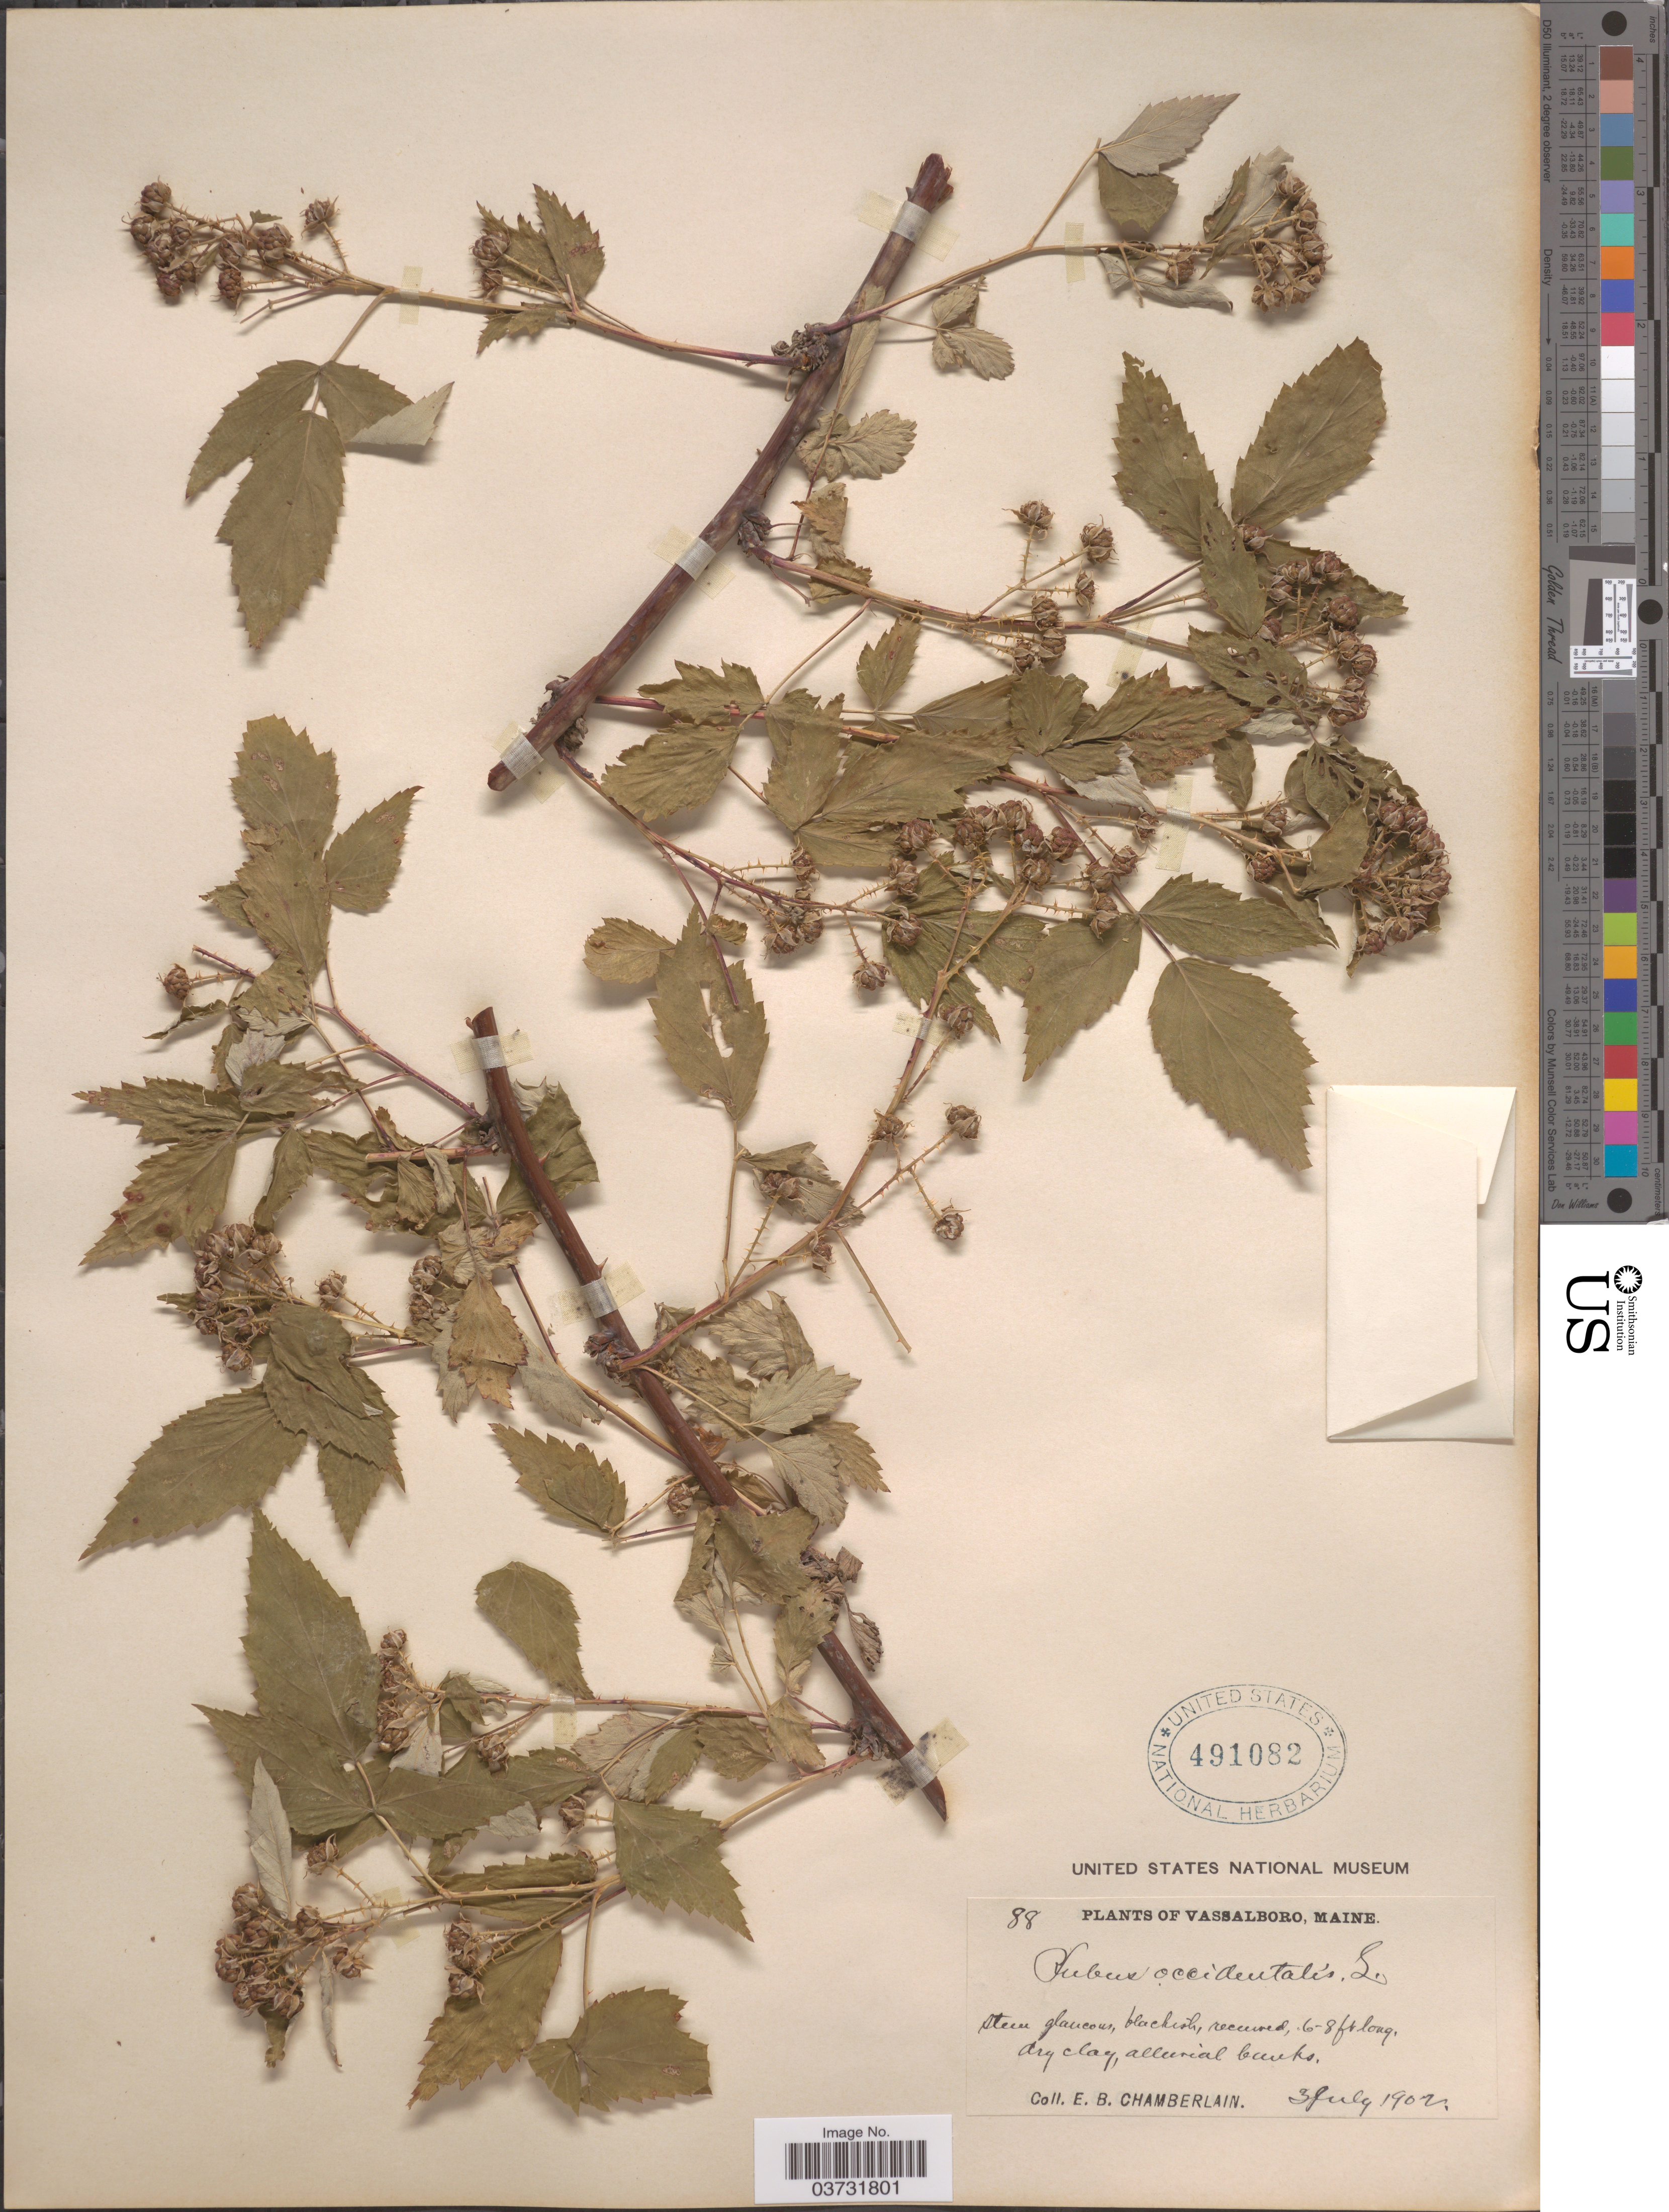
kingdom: Plantae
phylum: Tracheophyta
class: Magnoliopsida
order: Rosales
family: Rosaceae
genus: Rubus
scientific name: Rubus occidentalis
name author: L.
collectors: E. Chamberlain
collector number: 88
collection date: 1902-07-03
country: United States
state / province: Maine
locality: Vassalboro.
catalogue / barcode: US 491082